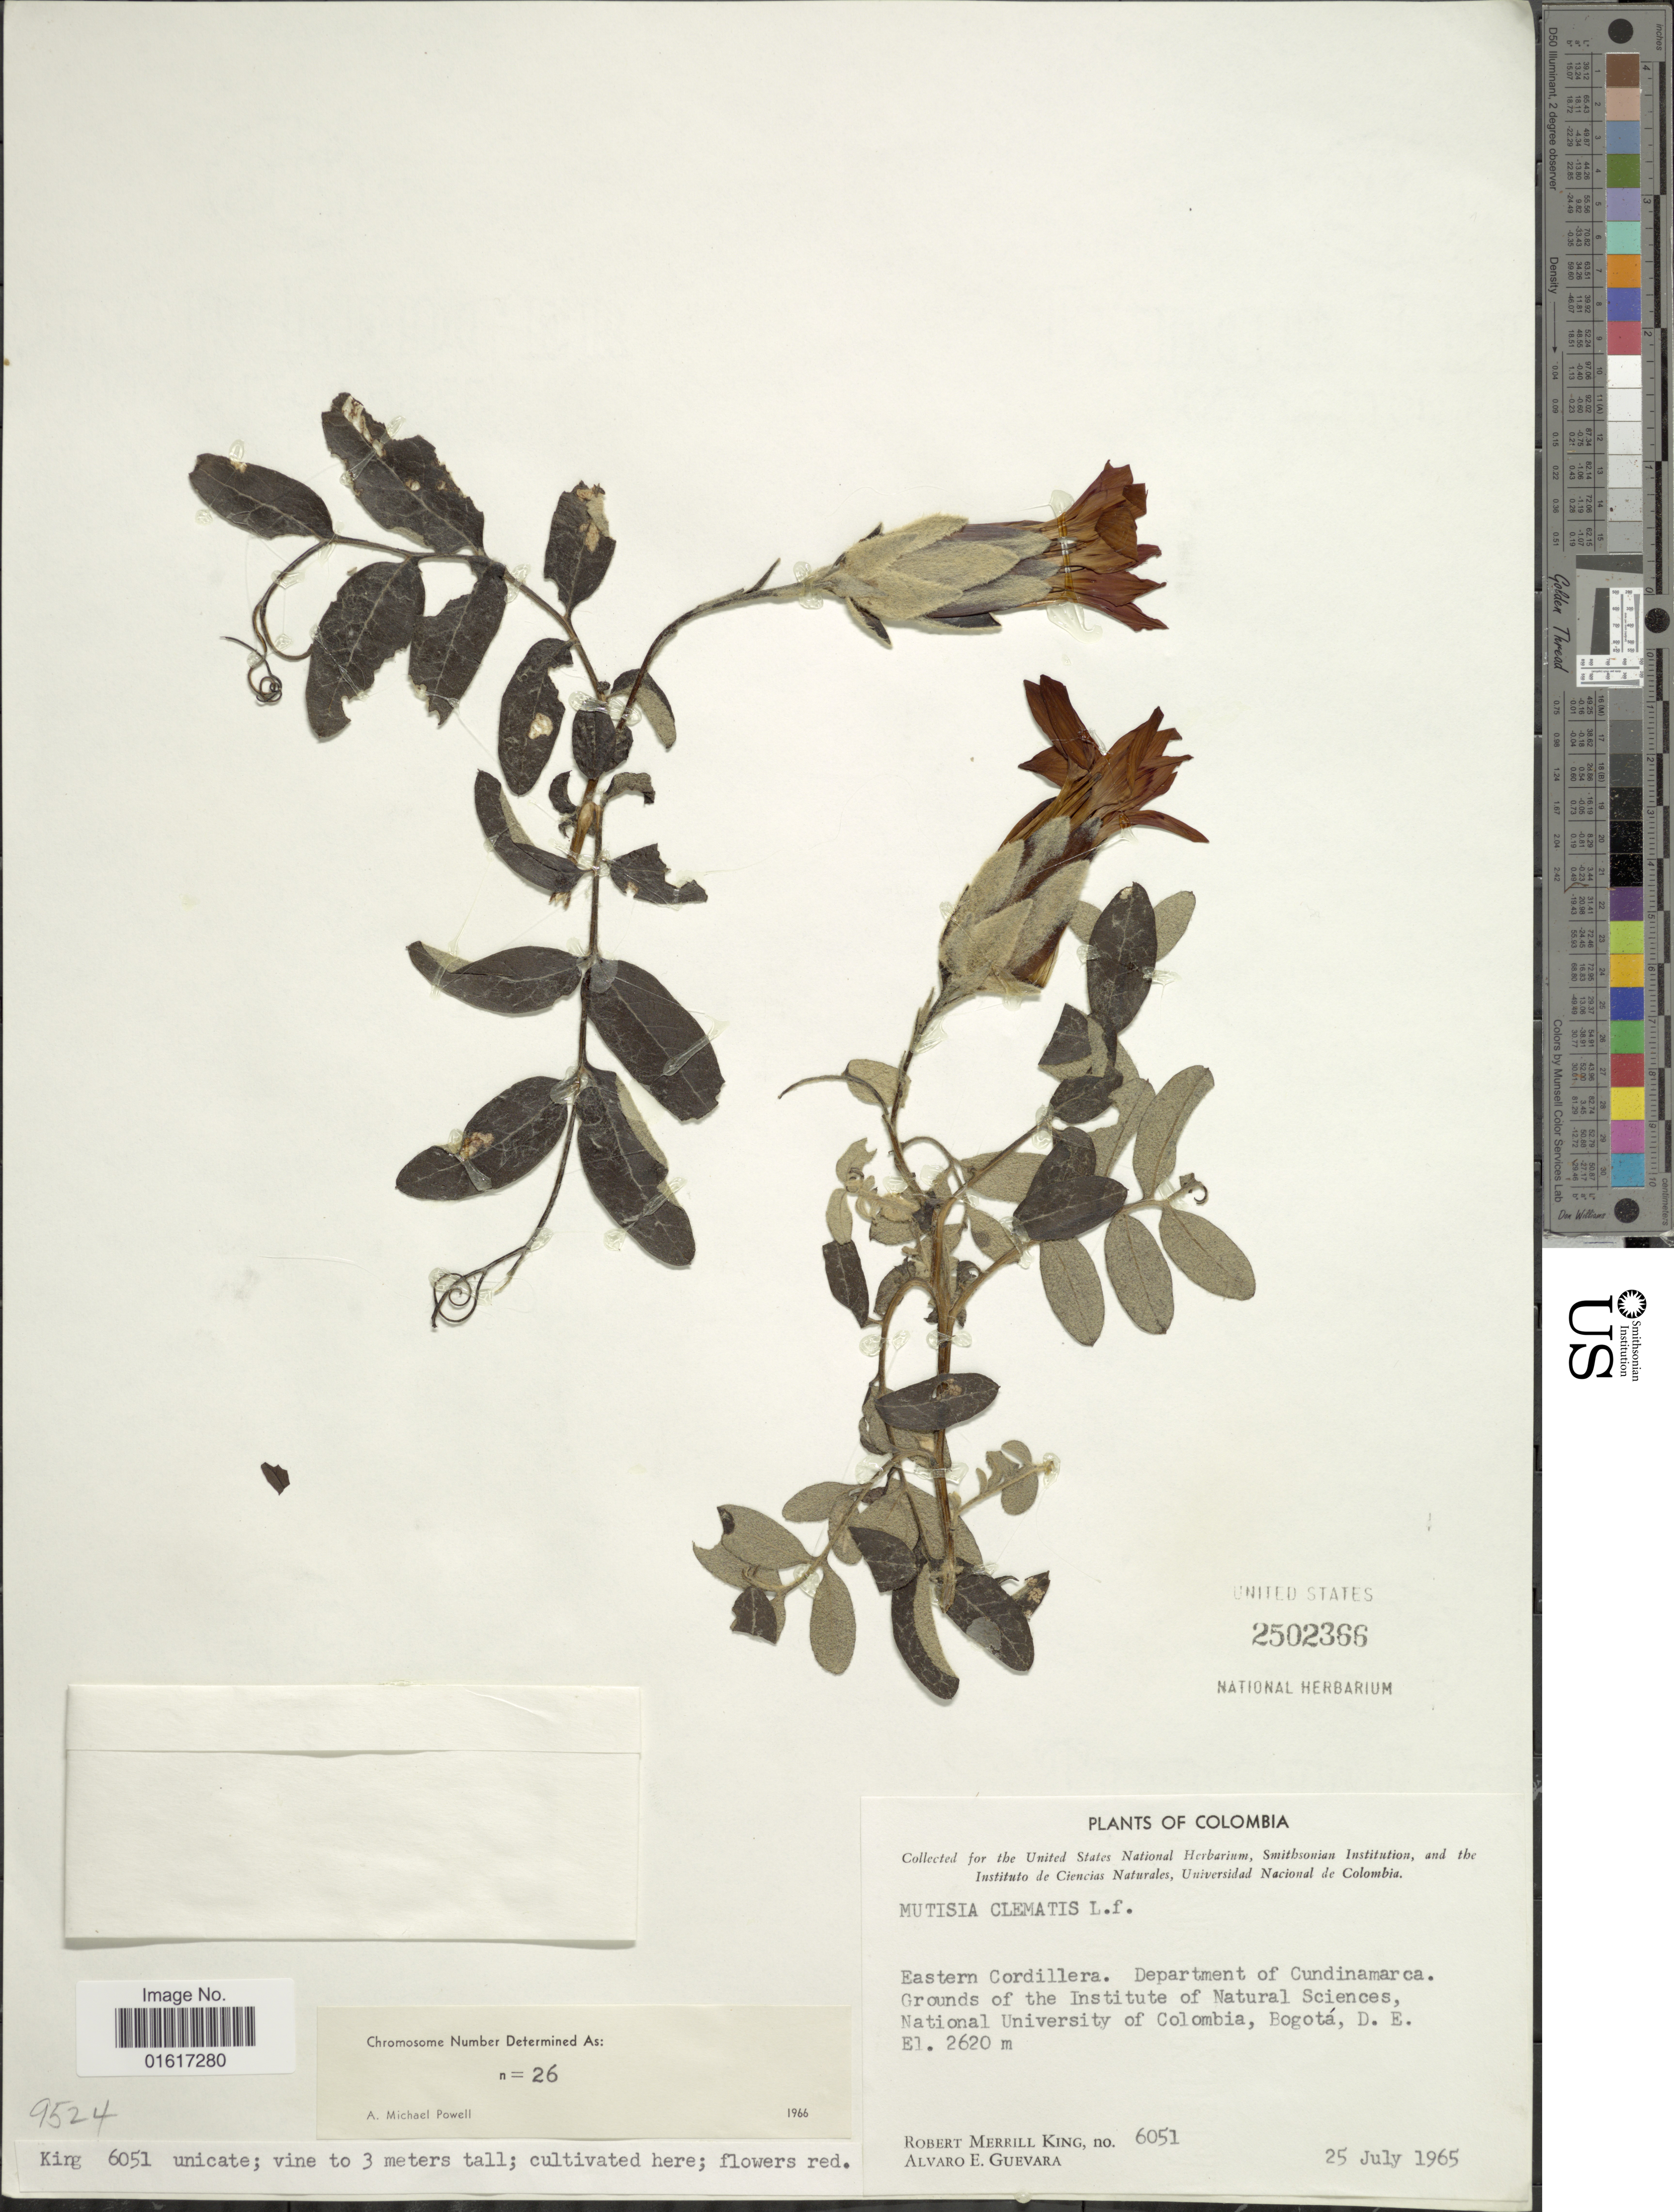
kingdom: Plantae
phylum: Tracheophyta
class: Magnoliopsida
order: Asterales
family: Asteraceae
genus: Mutisia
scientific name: Mutisia clematis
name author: L. f.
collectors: R. M. King & A. E. Guevara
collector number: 6051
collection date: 1965-07-25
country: Colombia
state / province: Cundinamarca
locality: Eastern Cordillera. Grounds of the Institute of Natural Sciences, National University of Colombia, Bogotá, D. E.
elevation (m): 2620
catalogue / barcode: US 2502366